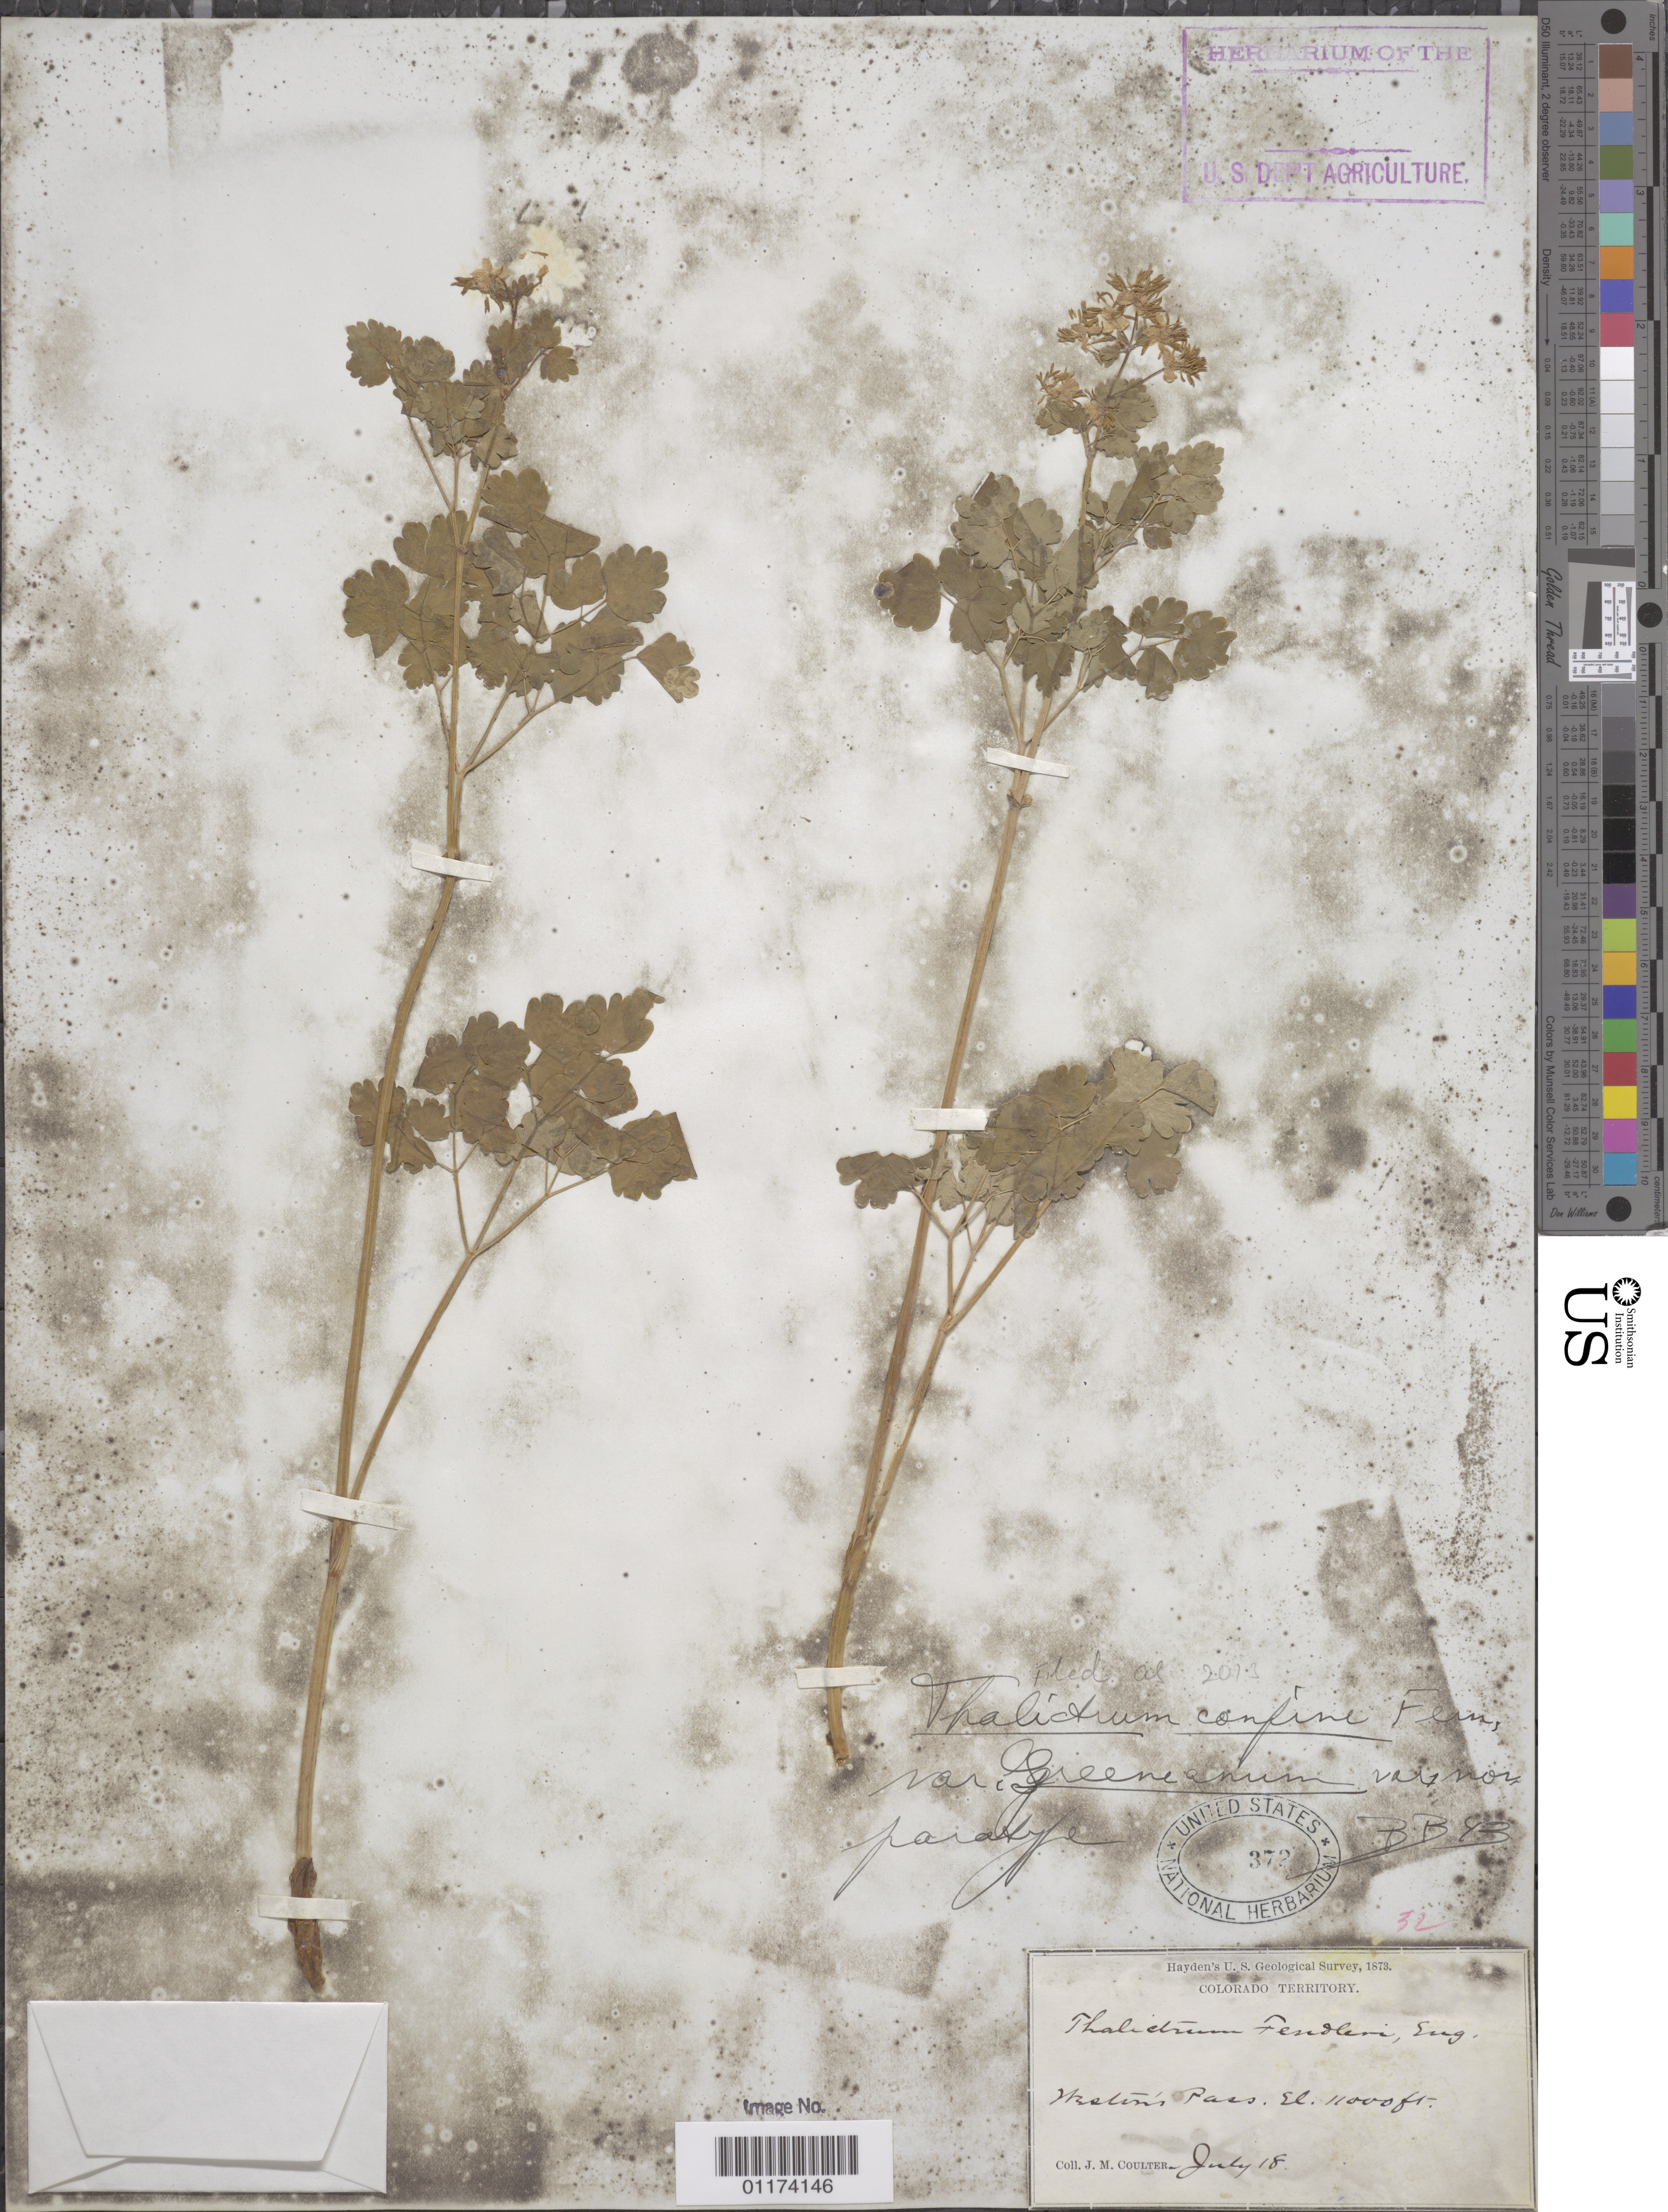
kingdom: Plantae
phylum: Tracheophyta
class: Magnoliopsida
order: Ranunculales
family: Ranunculaceae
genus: Thalictrum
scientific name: Thalictrum confine var. greeneanum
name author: B. Boivin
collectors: J. M. Coulter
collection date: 1873-07-18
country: United States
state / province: Colorado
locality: Weston Pass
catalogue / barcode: US 372